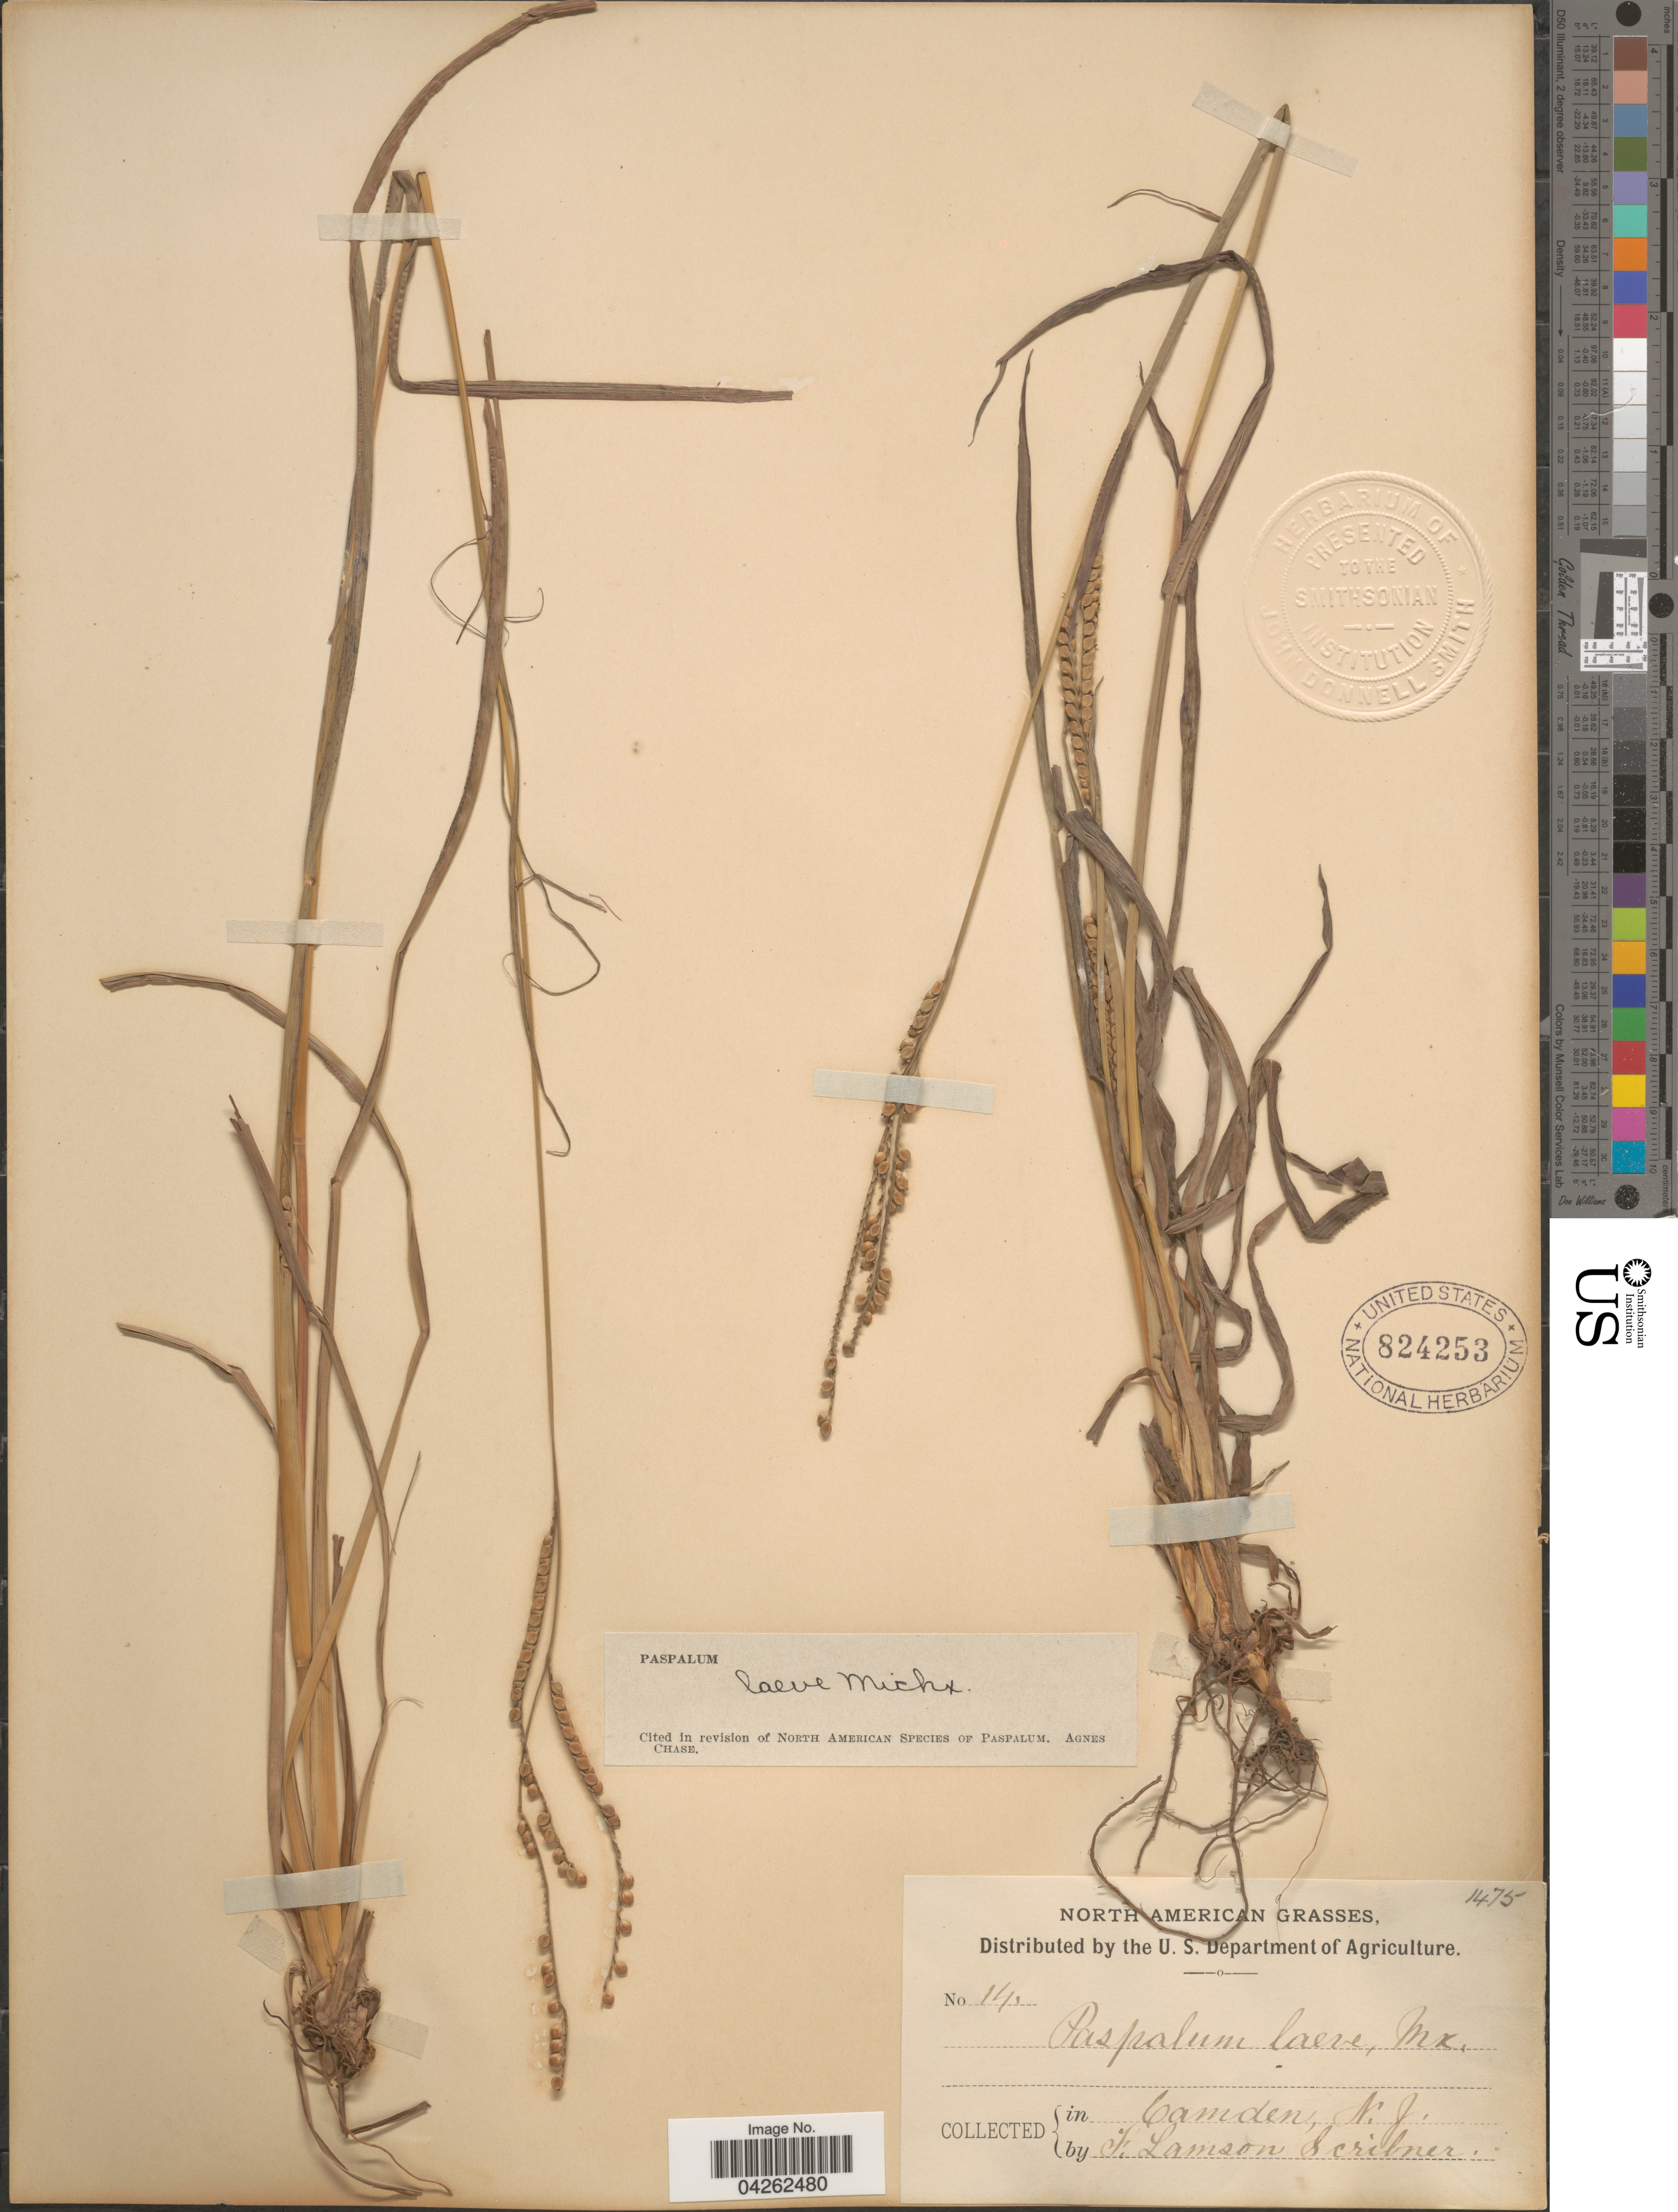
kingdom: Plantae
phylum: Tracheophyta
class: Liliopsida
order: Poales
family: Poaceae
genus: Paspalum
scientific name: Paspalum laeve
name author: Michx.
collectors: F. Lamson-Scribner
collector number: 14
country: United States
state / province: New Jersey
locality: Camden.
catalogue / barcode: US 824253